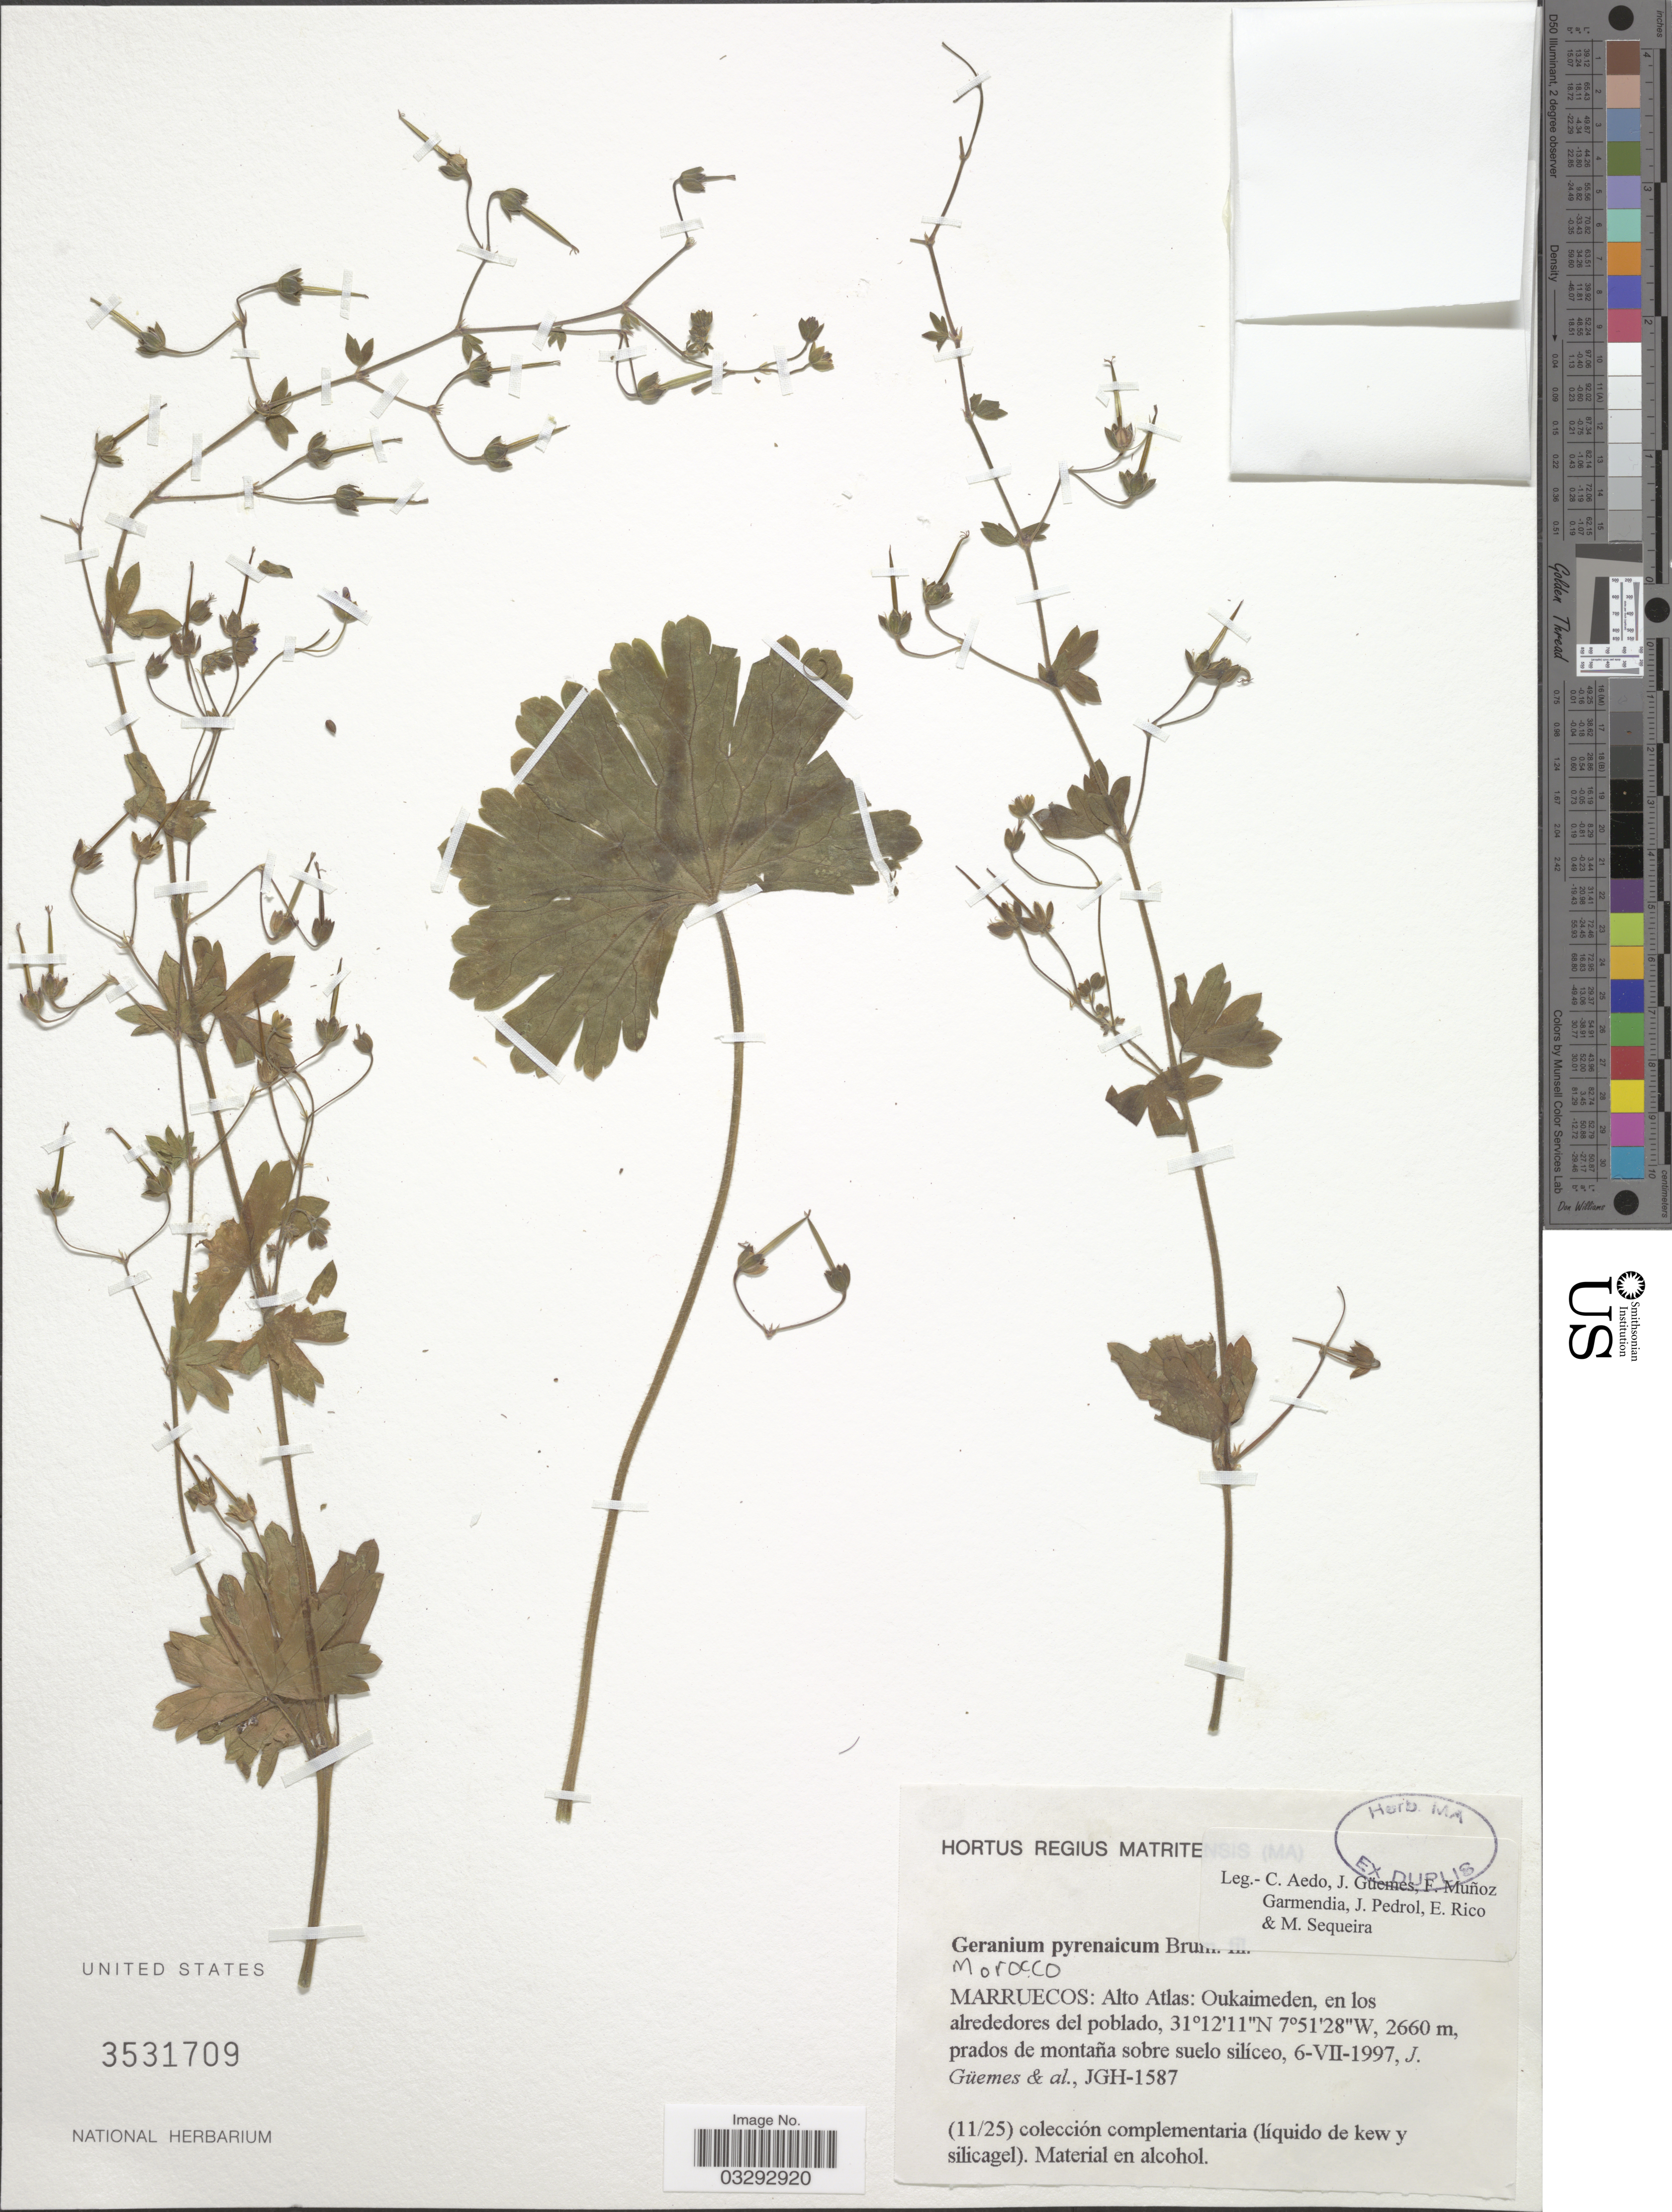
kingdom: Plantae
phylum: Tracheophyta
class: Magnoliopsida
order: Geraniales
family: Geraniaceae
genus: Pelargonium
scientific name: Pelargonium pyrenaicum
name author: Burm. f.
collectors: J. Güemes, C. Aedo, F. Muñoz Garmendia, J. Pedrol & et al.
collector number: JGH-1587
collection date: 1997-07-06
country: Morocco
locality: Marruecos: Alto Atlas: Oukaimeden, en los alrededores del poblado.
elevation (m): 2660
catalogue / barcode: US 3531709